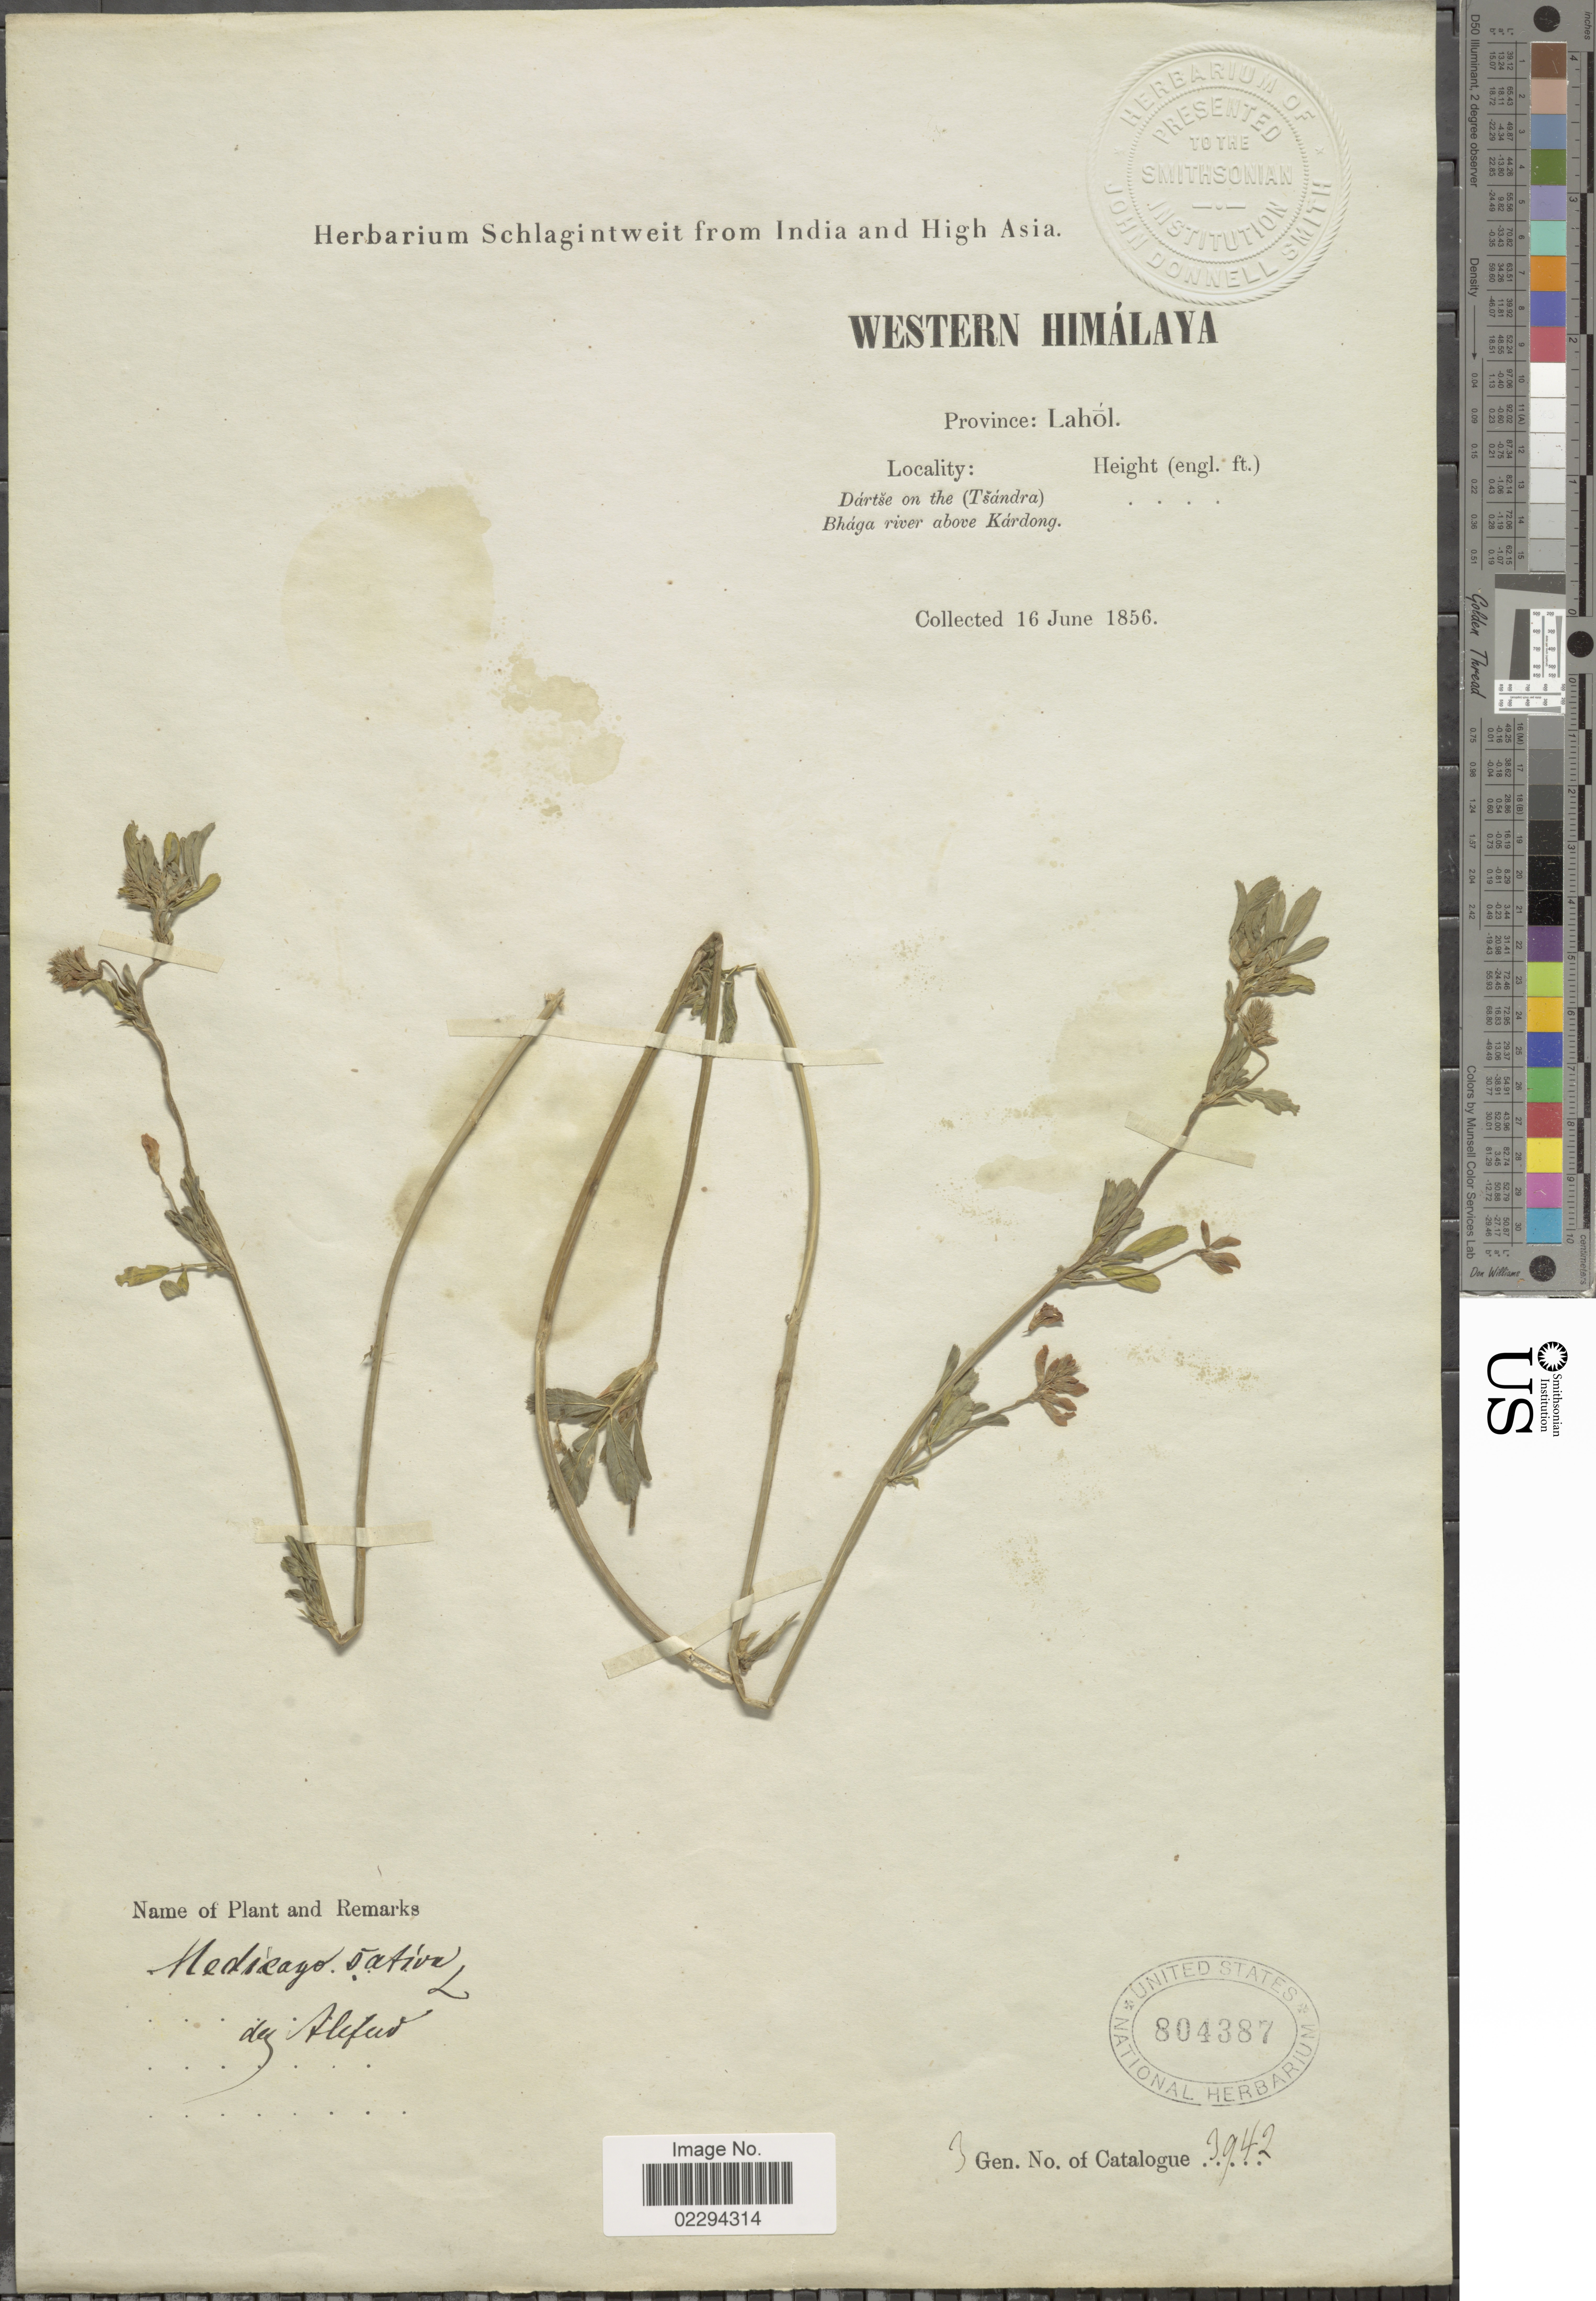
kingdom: Plantae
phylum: Tracheophyta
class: Magnoliopsida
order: Fabales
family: Fabaceae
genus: Medicago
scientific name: Medicago sativa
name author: L.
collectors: ex herb. Schlagintweit from India and High Asia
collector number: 3 Gen. No. of Catalogue 3942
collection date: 1856-06-16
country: India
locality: Western Himalaya, Province Lahol, Dartse on the (Tsandra) Bhaga river above Kardong.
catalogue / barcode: US 804387